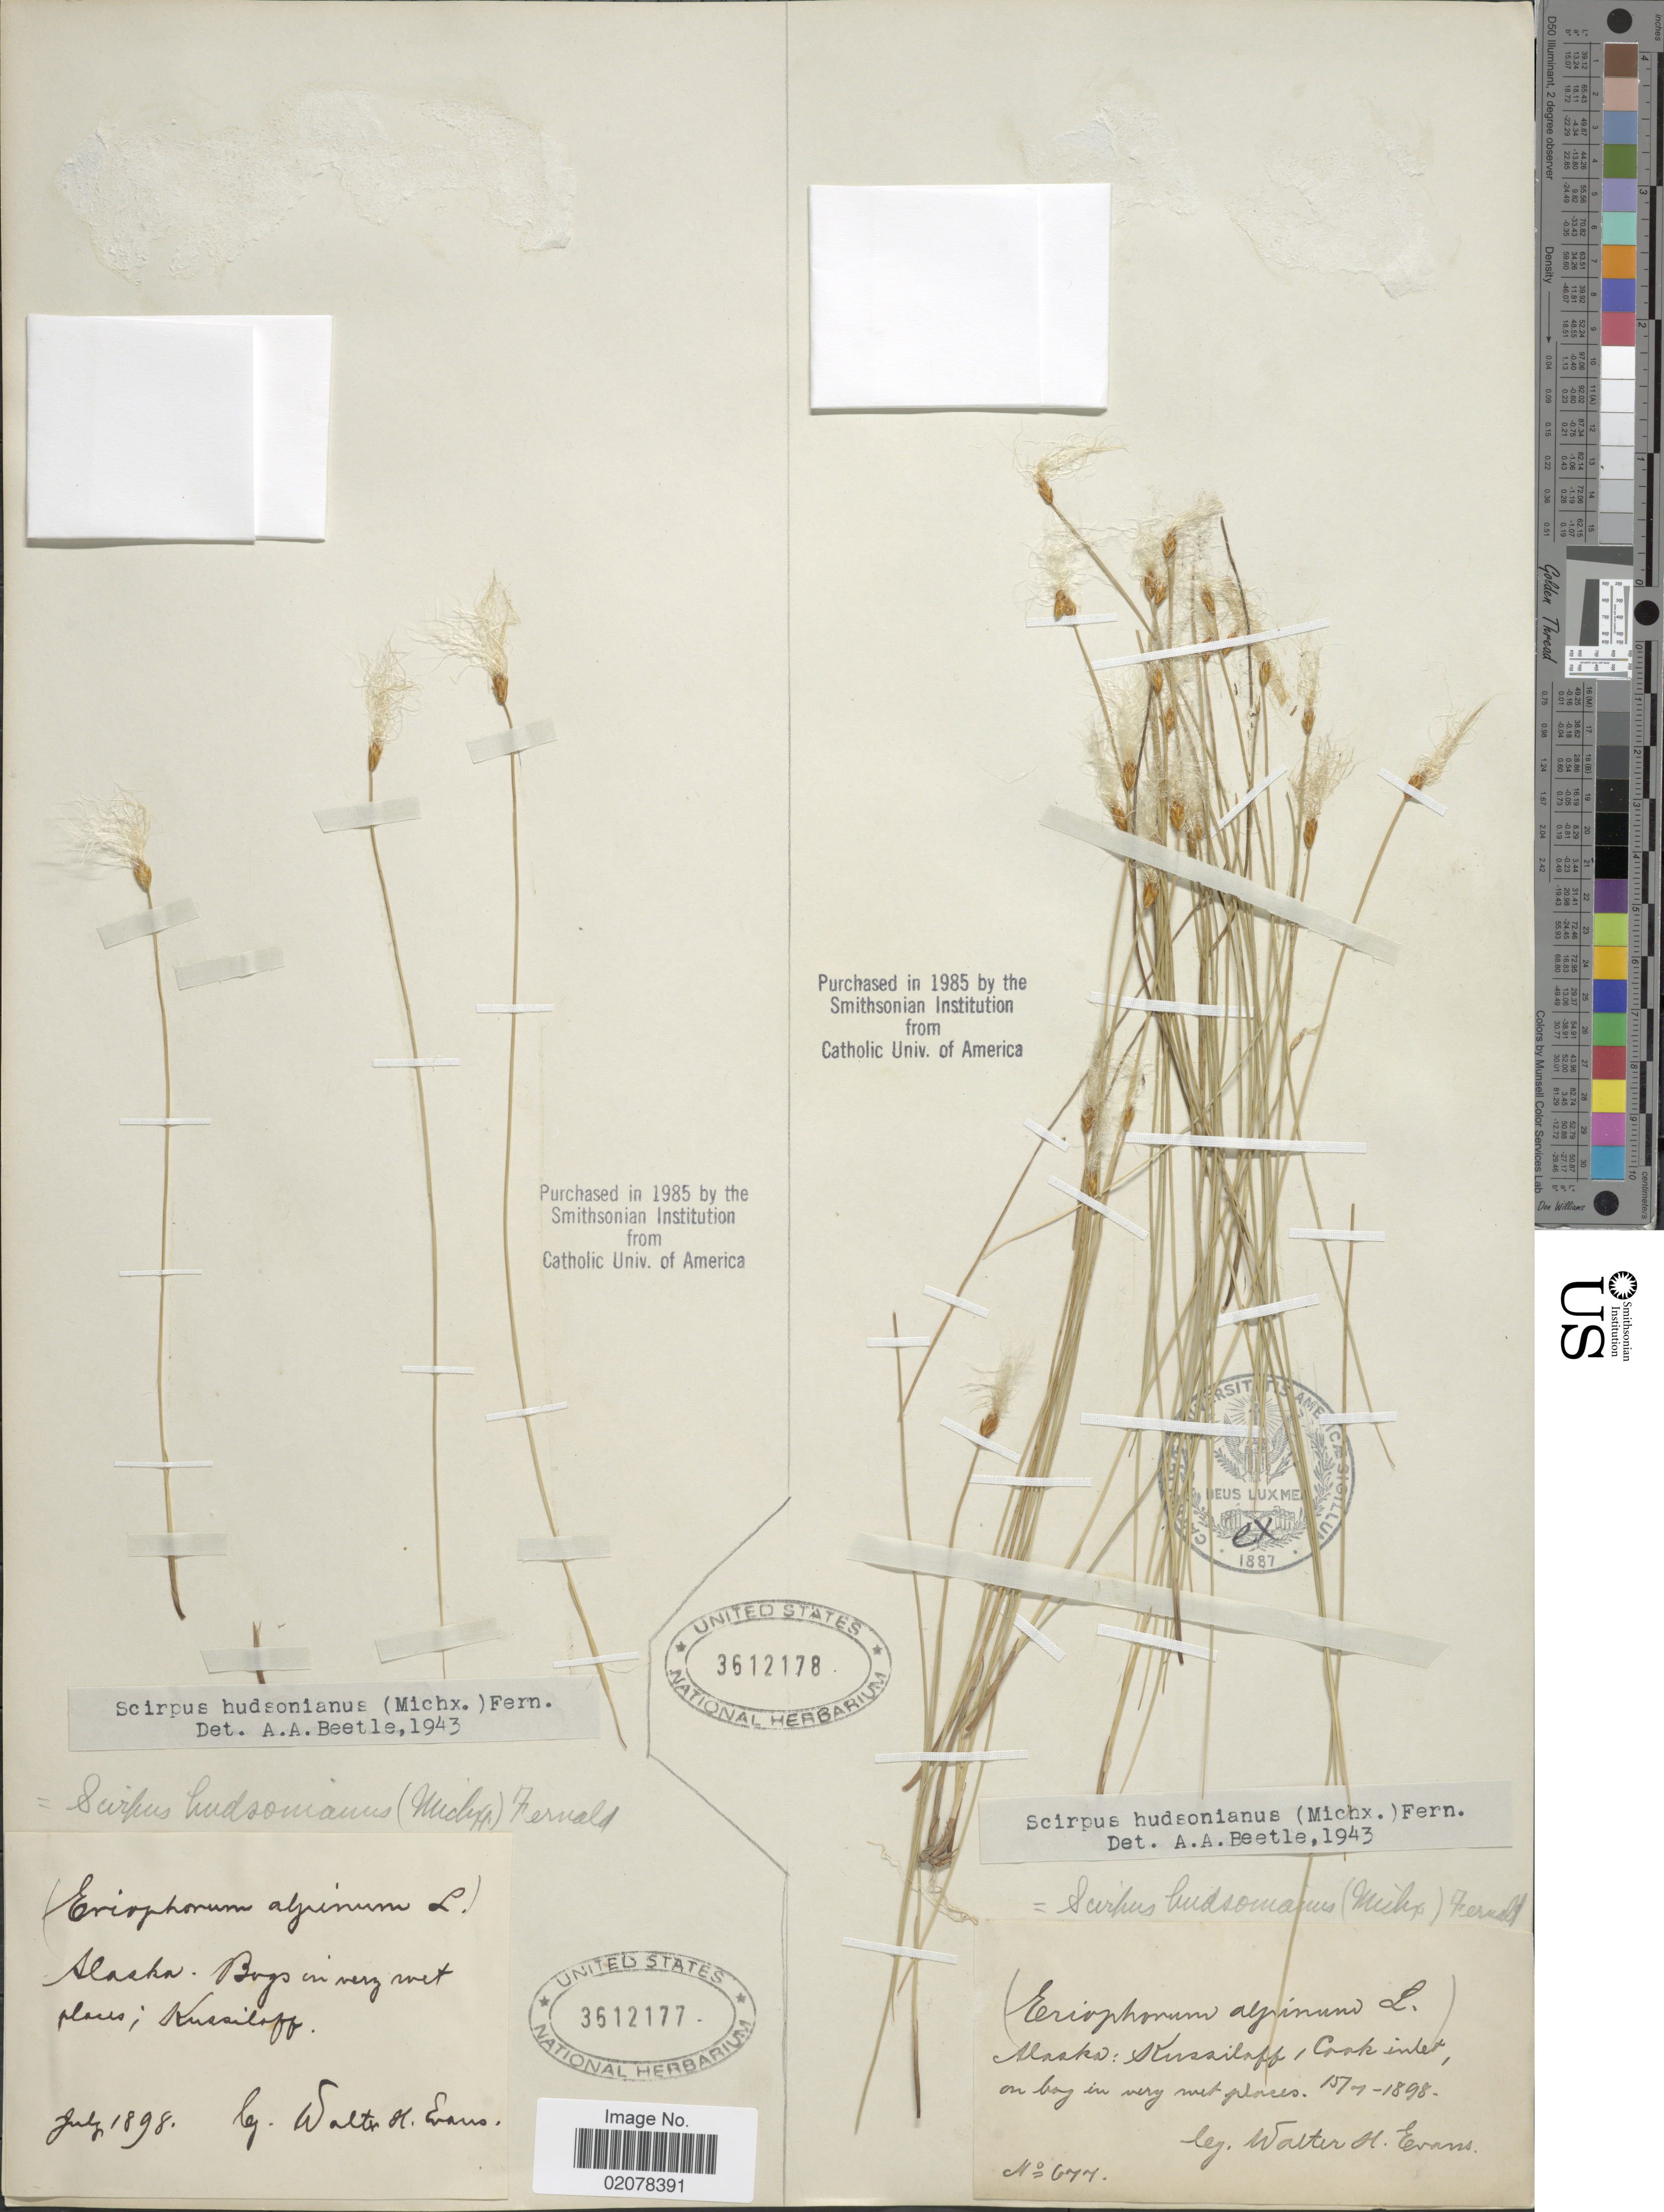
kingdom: Plantae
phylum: Tracheophyta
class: Liliopsida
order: Poales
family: Cyperaceae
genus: Trichophorum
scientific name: Trichophorum alpinum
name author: (L.) Pers.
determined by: Strong, M. T., (US), Smithsonian Institution - National Museum of Natural History (UNITED STATES)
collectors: W. H. Evans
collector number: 677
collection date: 1898-07-15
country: United States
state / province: Alaska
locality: Kussiloff, Cook Inlet, on bog in very wet places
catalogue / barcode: US 3612178-2